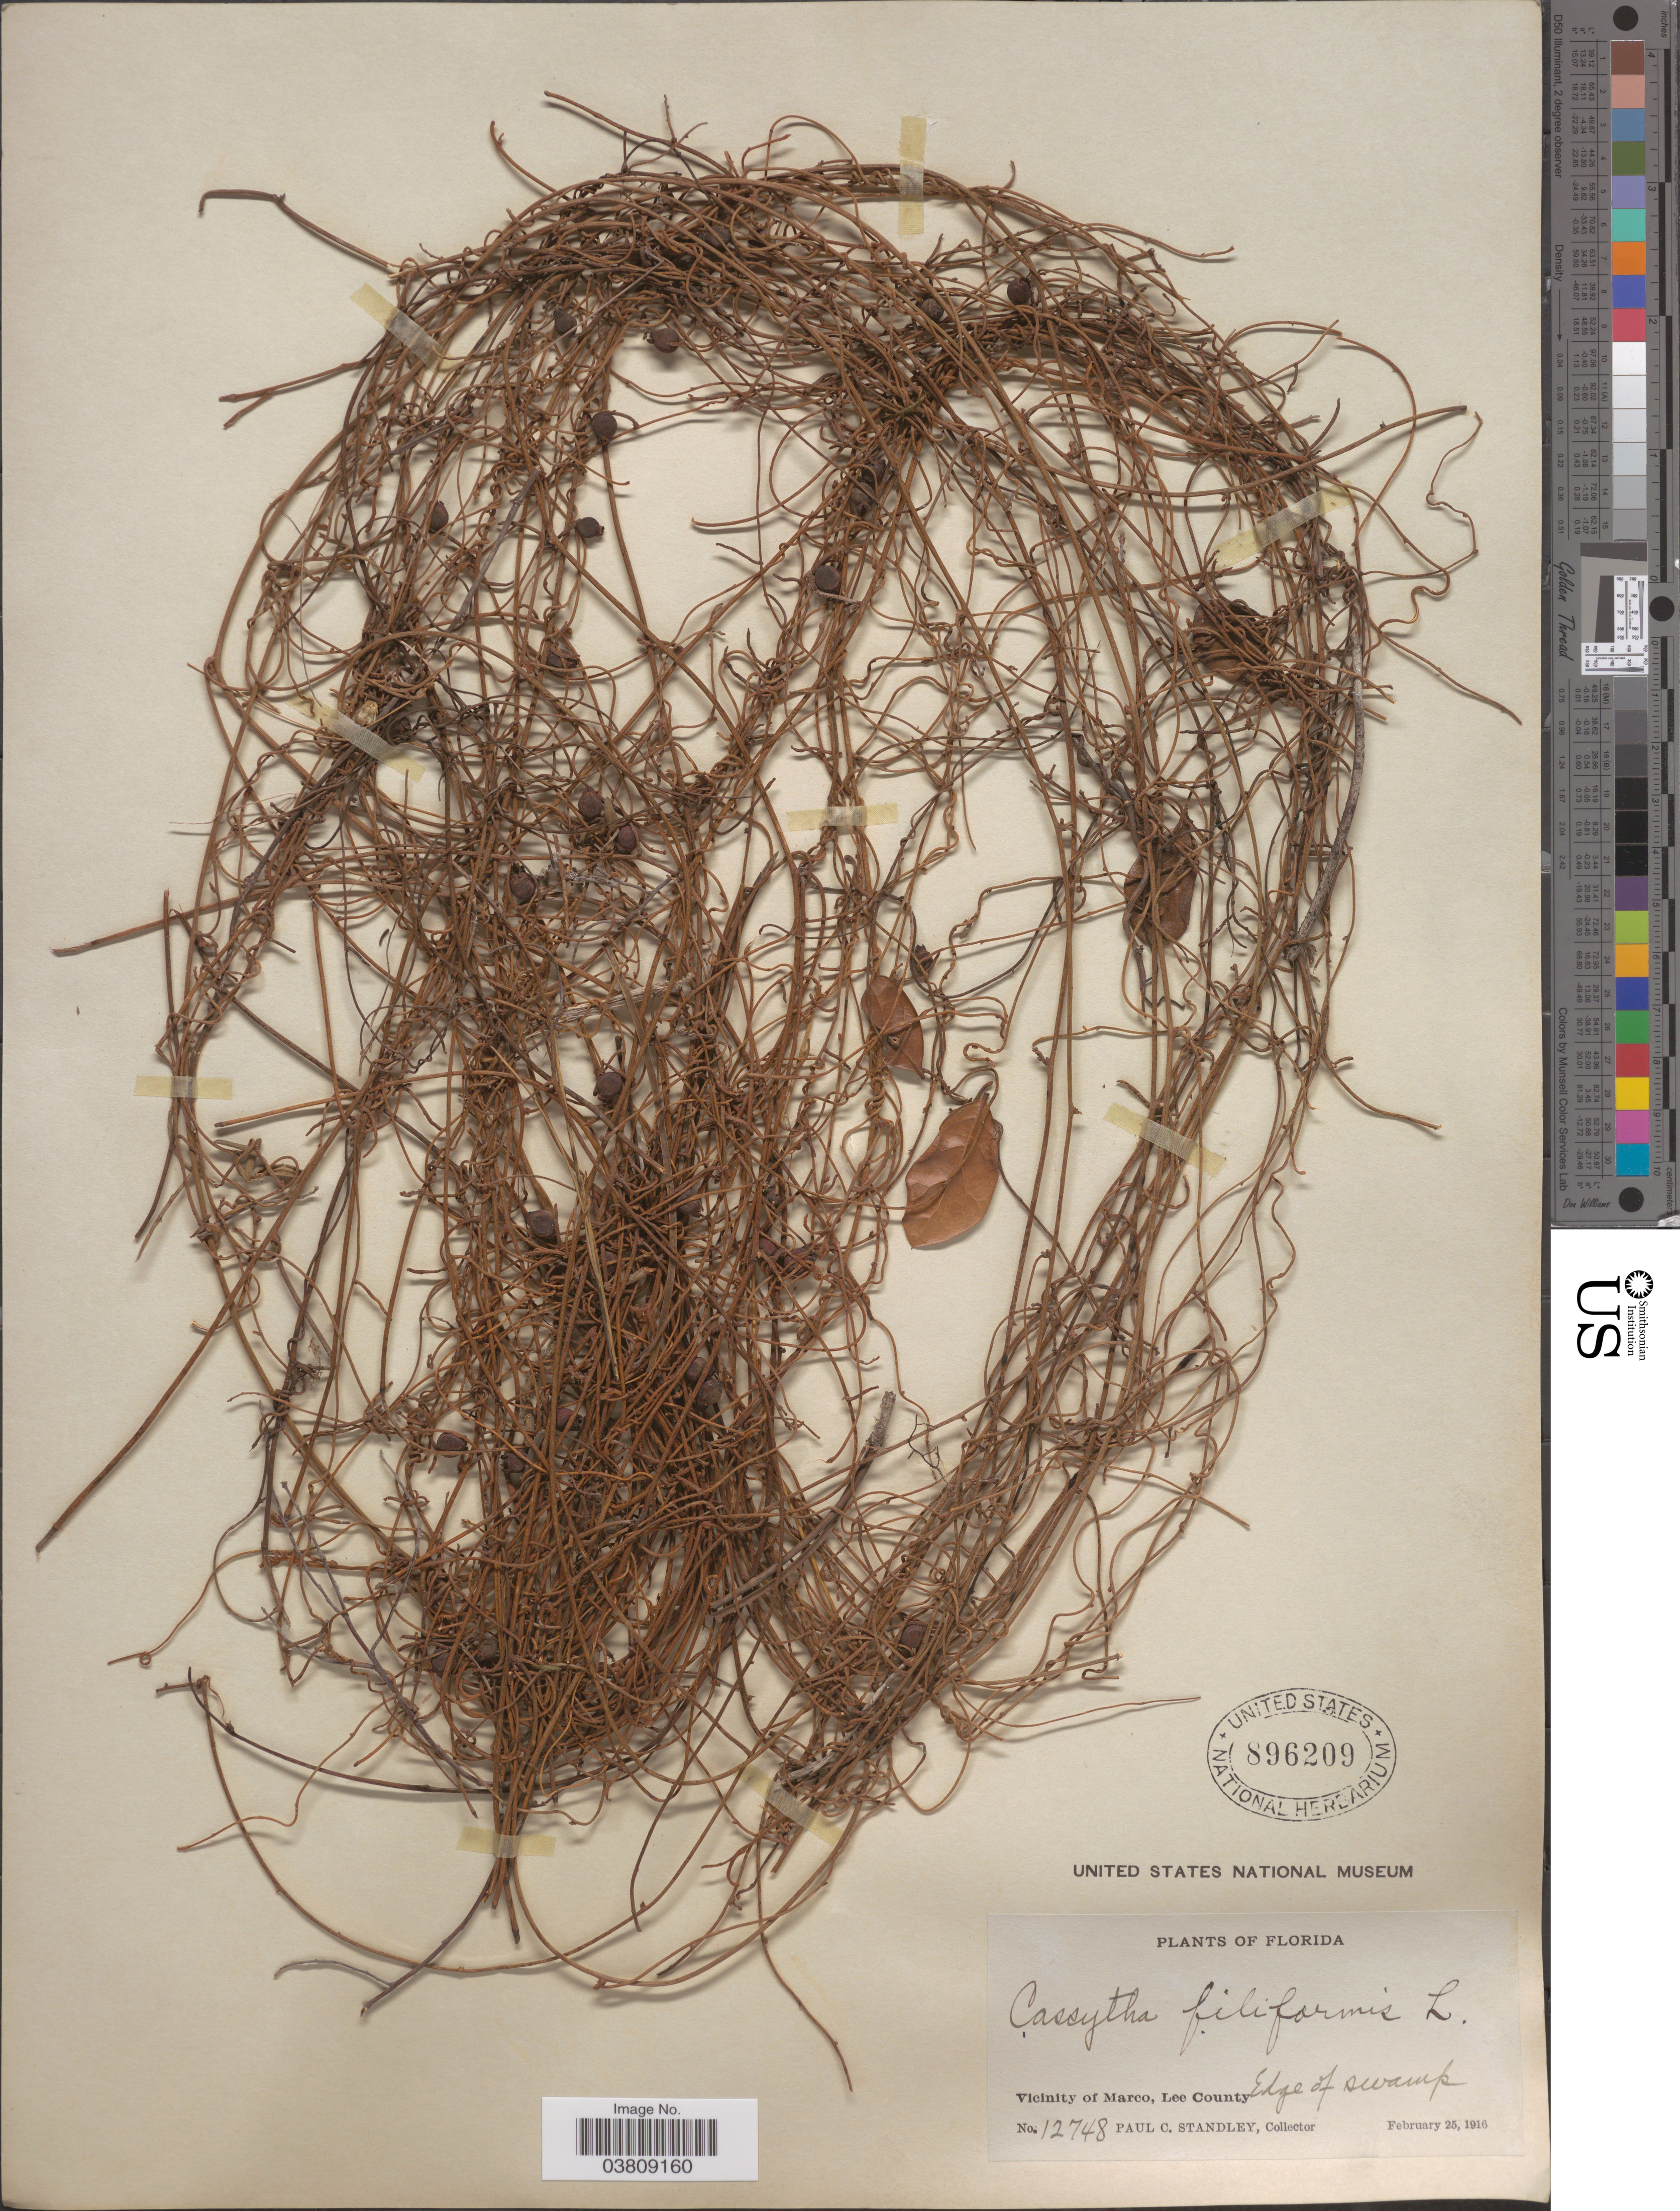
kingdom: Plantae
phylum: Tracheophyta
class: Magnoliopsida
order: Laurales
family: Lauraceae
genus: Cassytha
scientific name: Cassytha filiformis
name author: L.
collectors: P. C. Standley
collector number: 12748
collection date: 1916-02-25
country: United States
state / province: Florida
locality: Vicinity of Marco, Lee County. Edge of swamp.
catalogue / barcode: US 896209